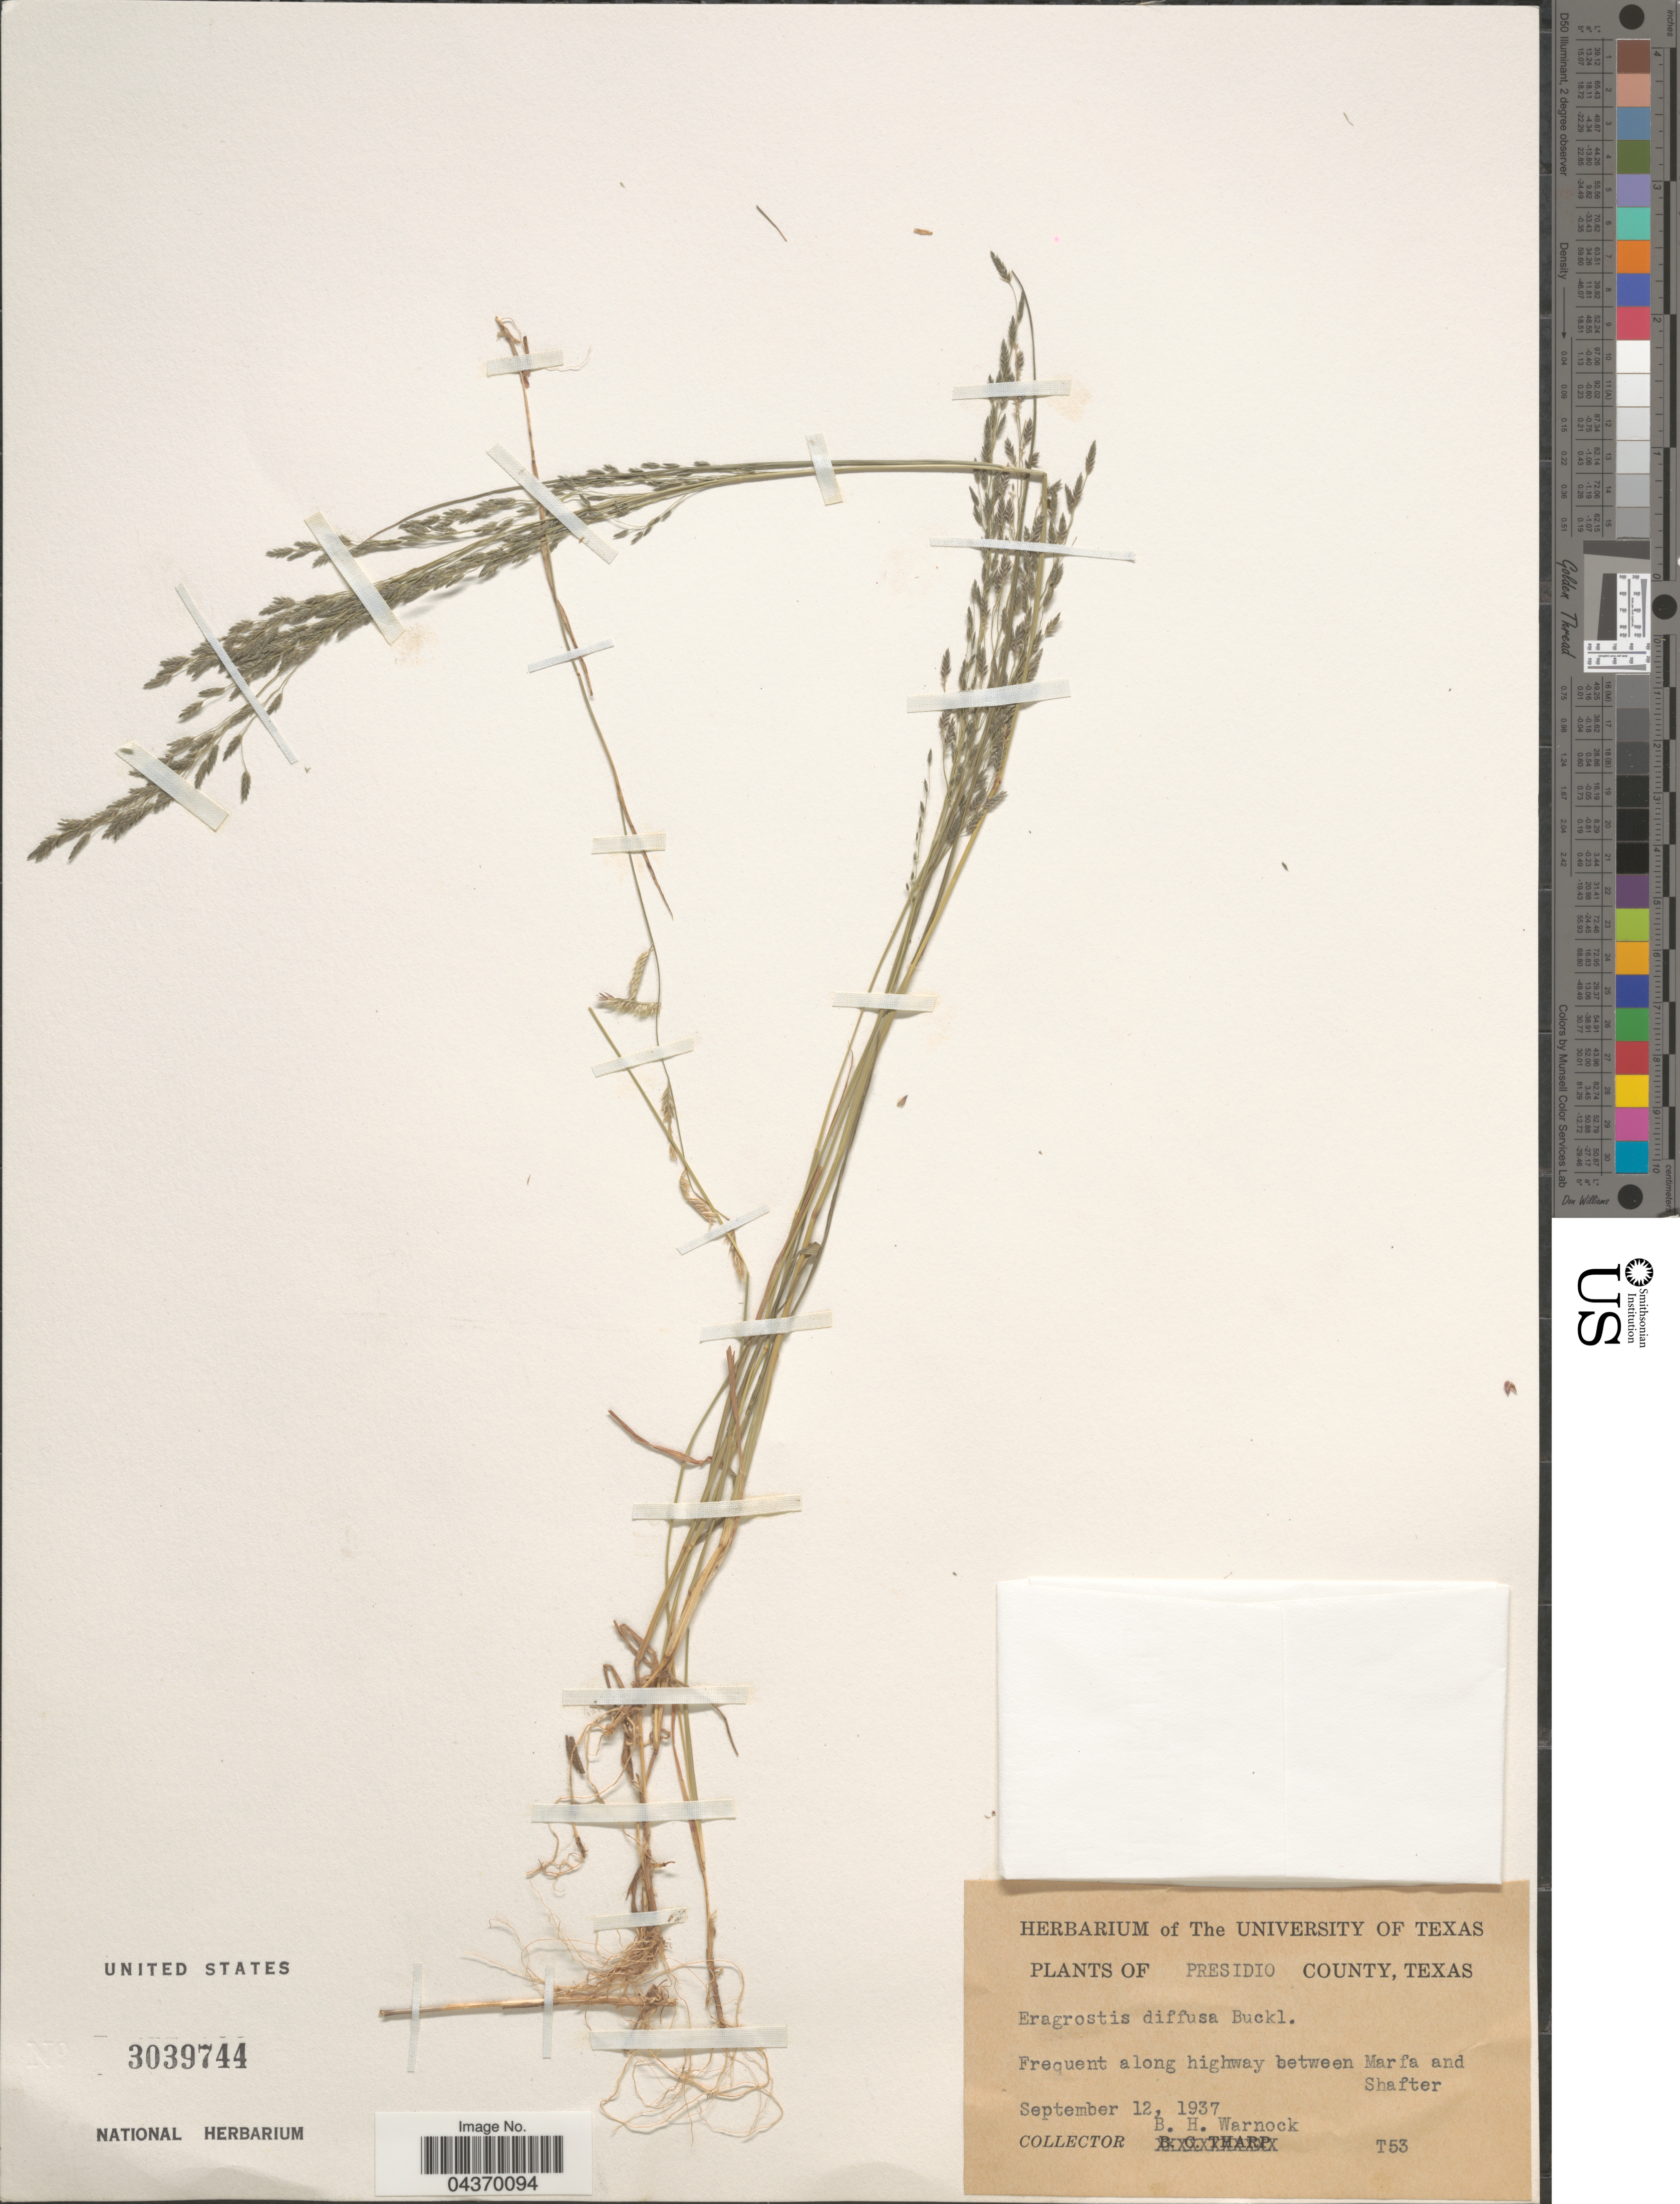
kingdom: Plantae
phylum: Tracheophyta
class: Liliopsida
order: Poales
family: Poaceae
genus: Eragrostis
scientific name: Eragrostis pectinacea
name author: (Michx.) Nees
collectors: B. H. Warnock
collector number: T53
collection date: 1937-09-12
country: United States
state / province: Texas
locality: Presidio County. Along highway between Marfa and Shafter.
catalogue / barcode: US 3039744